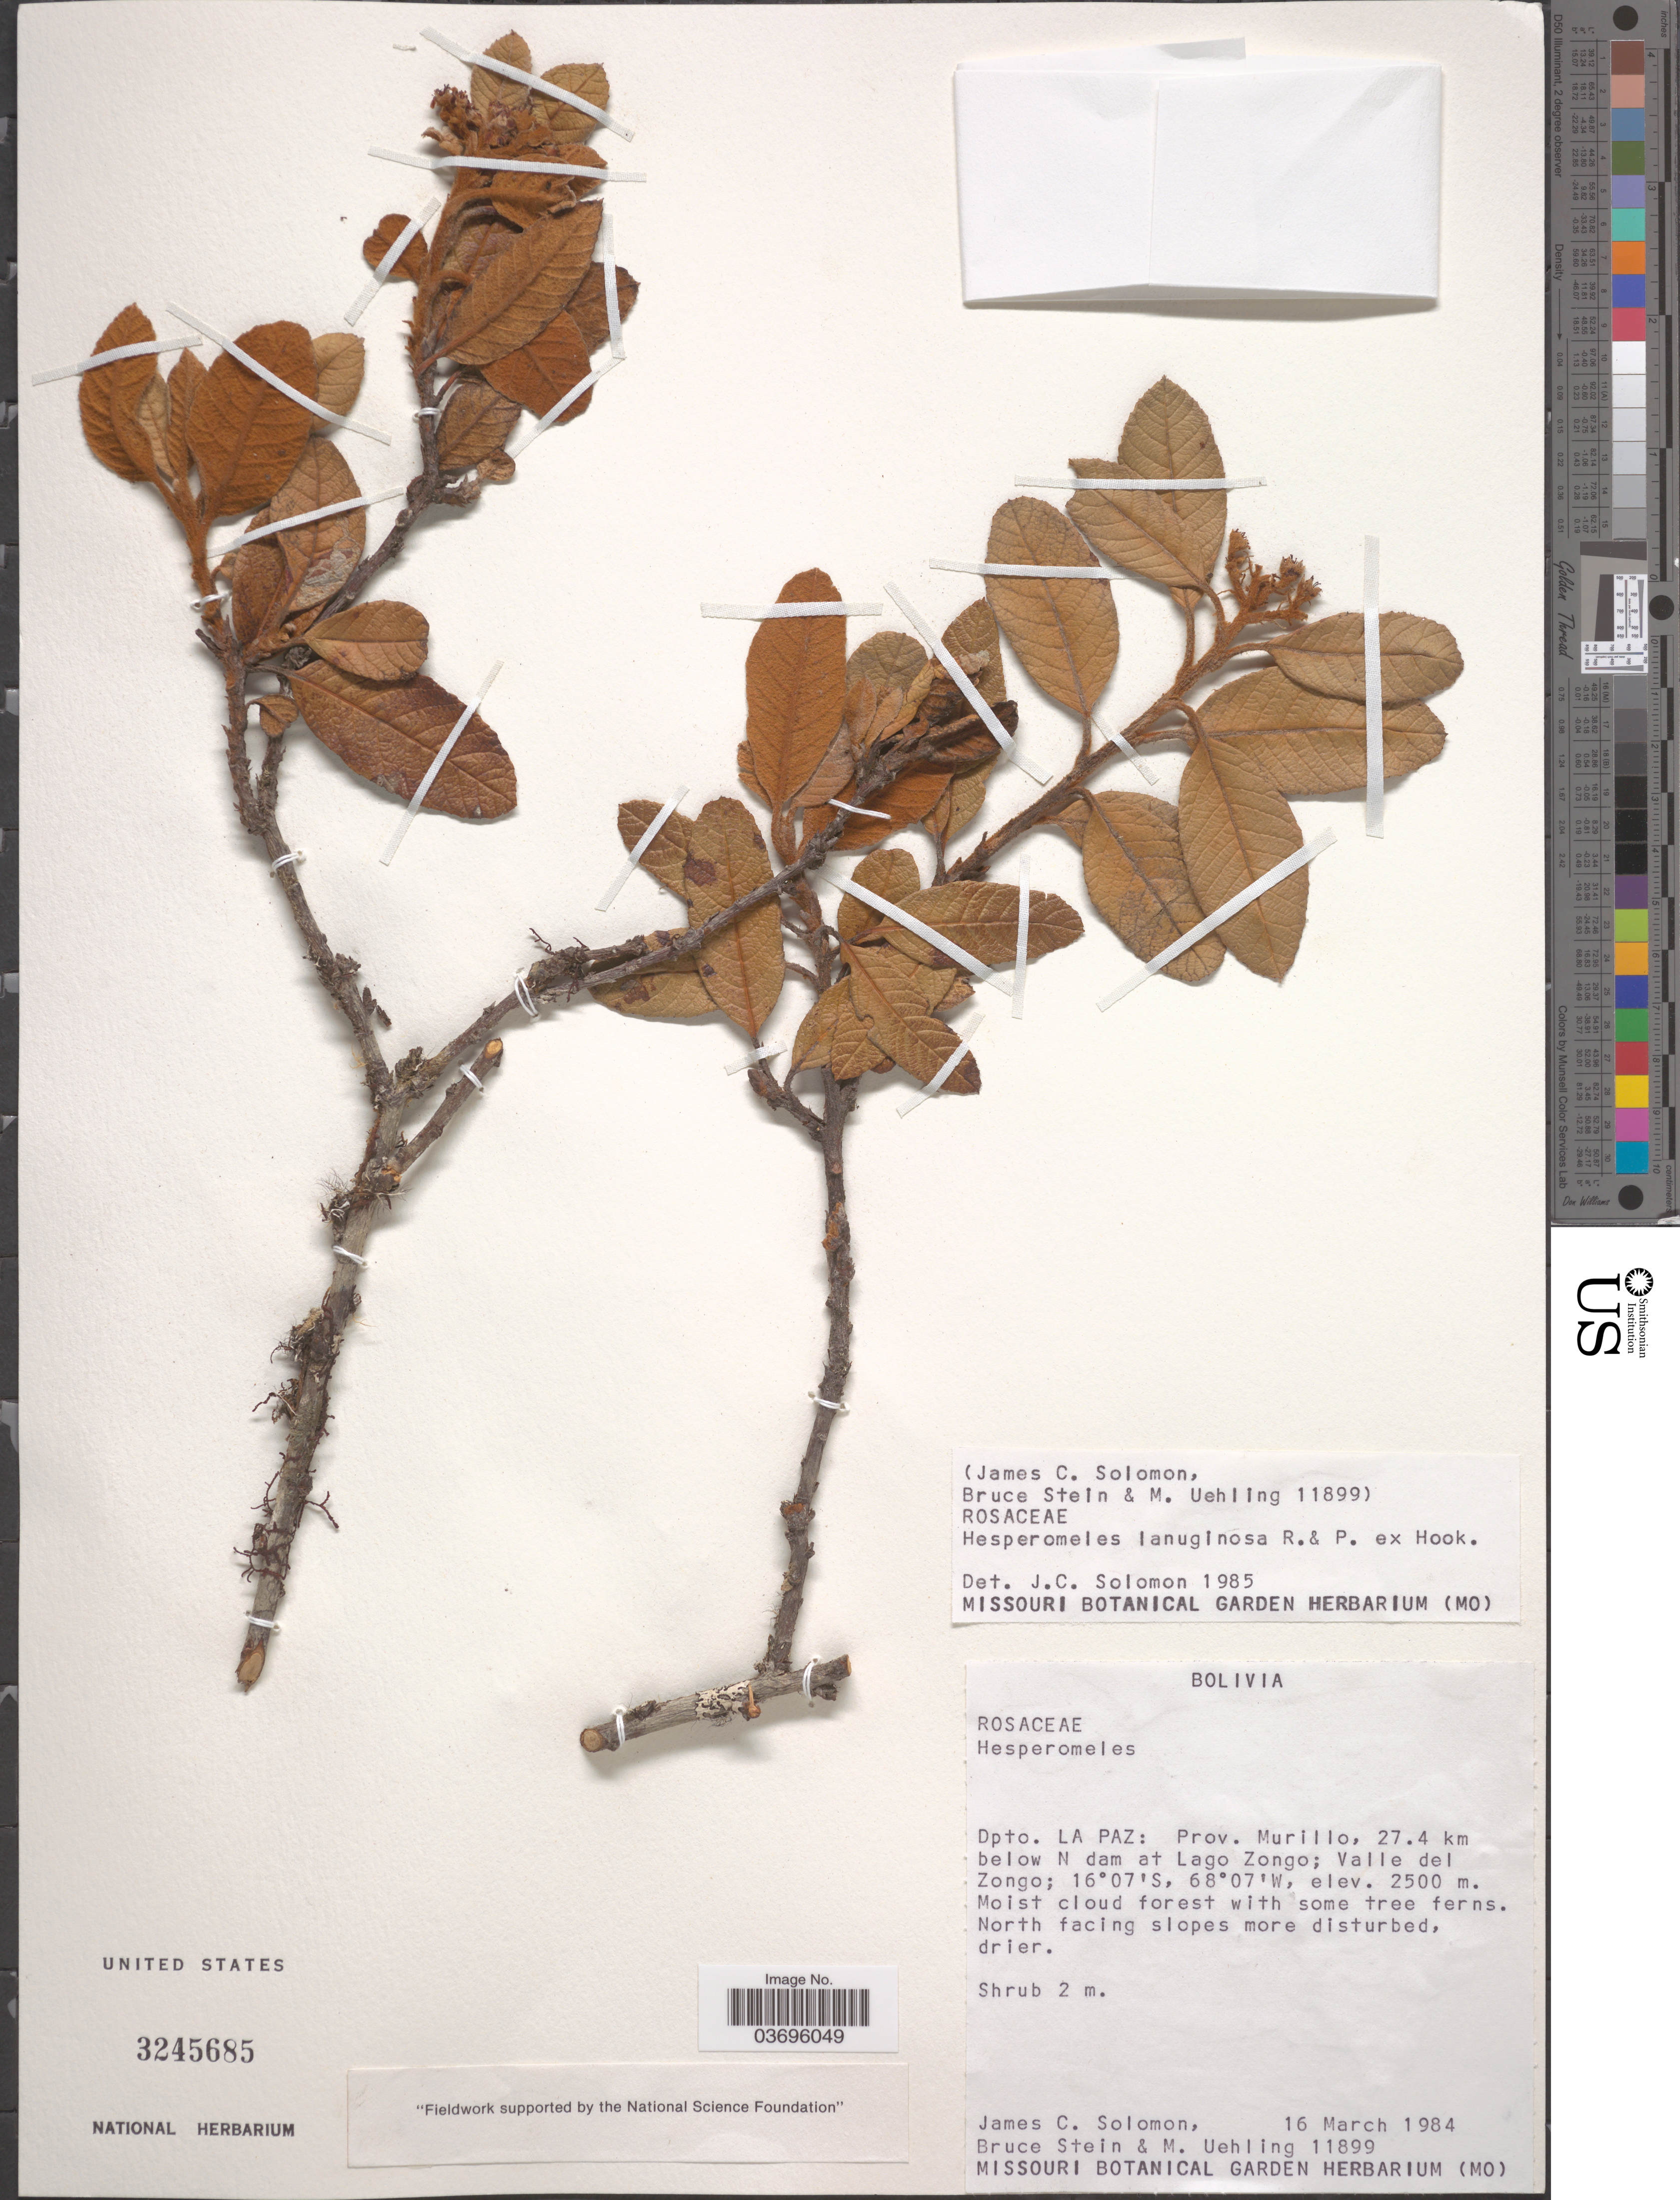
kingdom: Plantae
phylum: Tracheophyta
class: Magnoliopsida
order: Rosales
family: Rosaceae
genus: Hesperomeles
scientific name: Hesperomeles ferruginea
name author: (Juss. ex Pers.) Benth.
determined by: Romoleroux, K.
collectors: J. C. Solomon, B. A. Stein & M. Uehling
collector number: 11899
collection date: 1984-03-16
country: Bolivia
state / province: La Paz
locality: Dpto. La Paz: Prov. Murillo, 27.4 km below N dam at Lago Zongo; Valle del Zongo.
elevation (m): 2500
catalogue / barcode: US 3245685